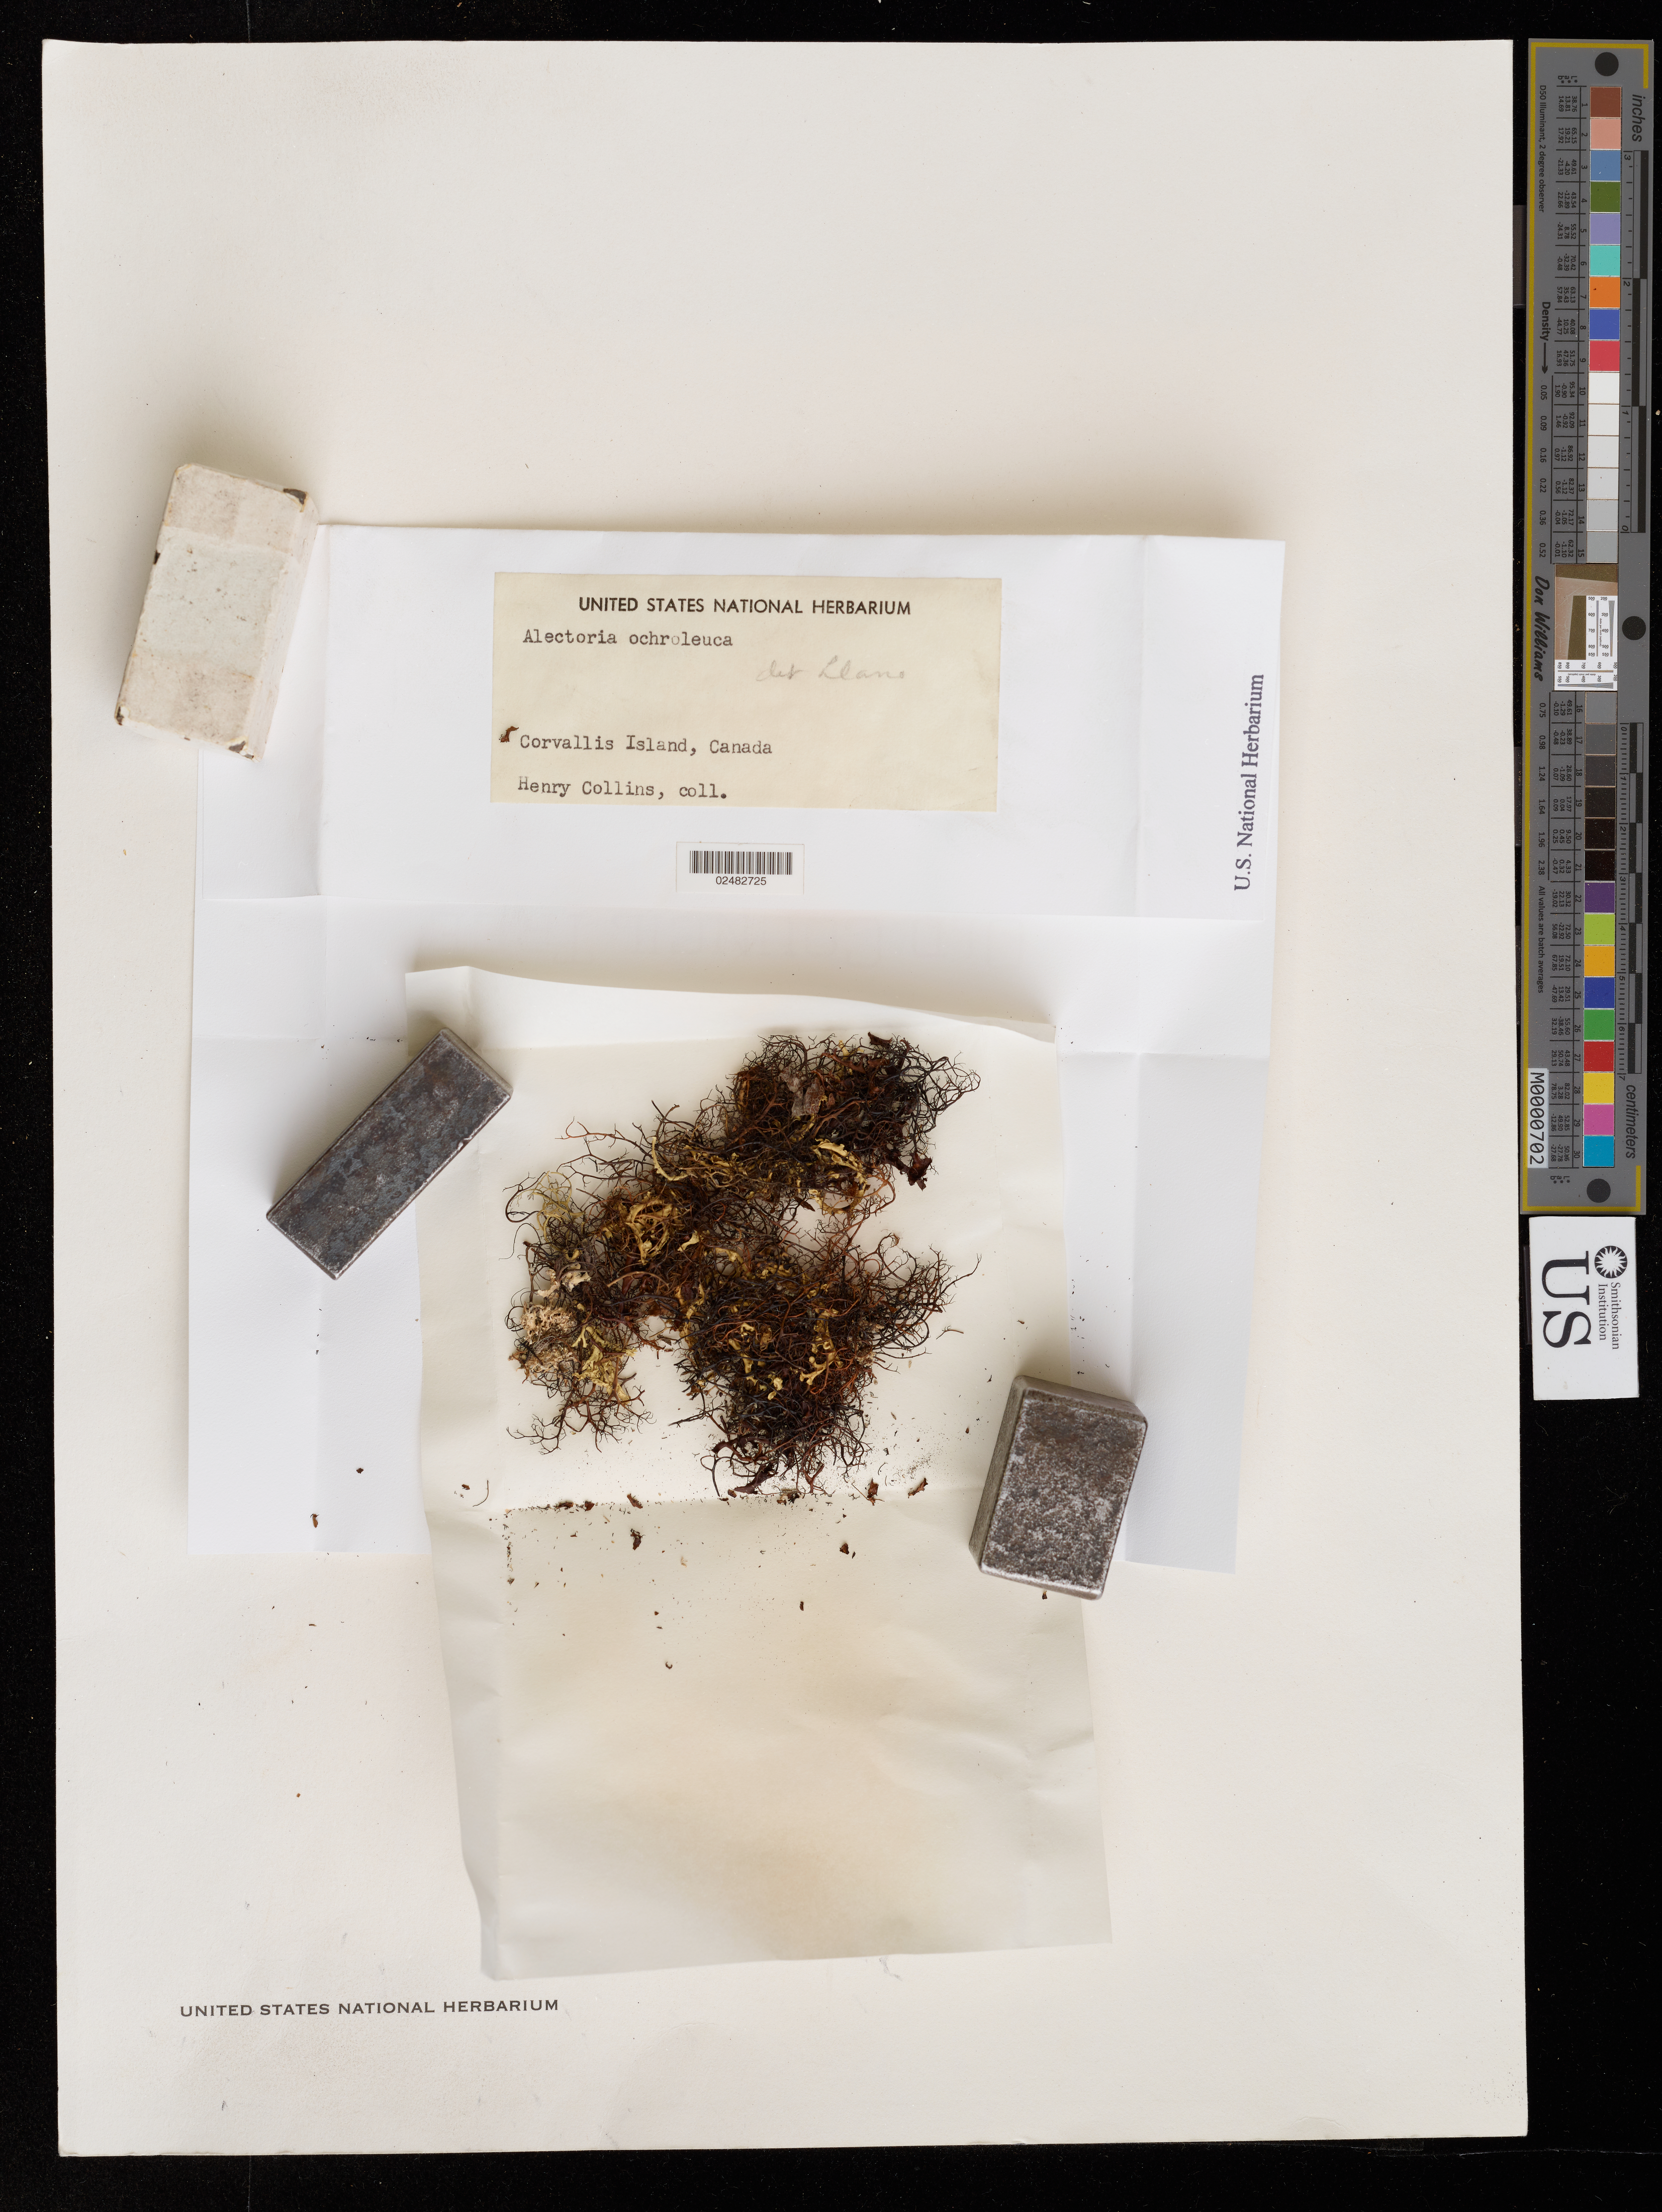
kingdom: Fungi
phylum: Ascomycota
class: Lecanoromycetes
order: Lecanorales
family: Parmeliaceae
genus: Alectoria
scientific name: Alectoria ochroleuca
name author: (Hoffm.) A. Massal.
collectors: H. Collins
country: Canada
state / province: Nunavut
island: Cornwallis Island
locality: Cornwallis Island? [Corvallis Island]